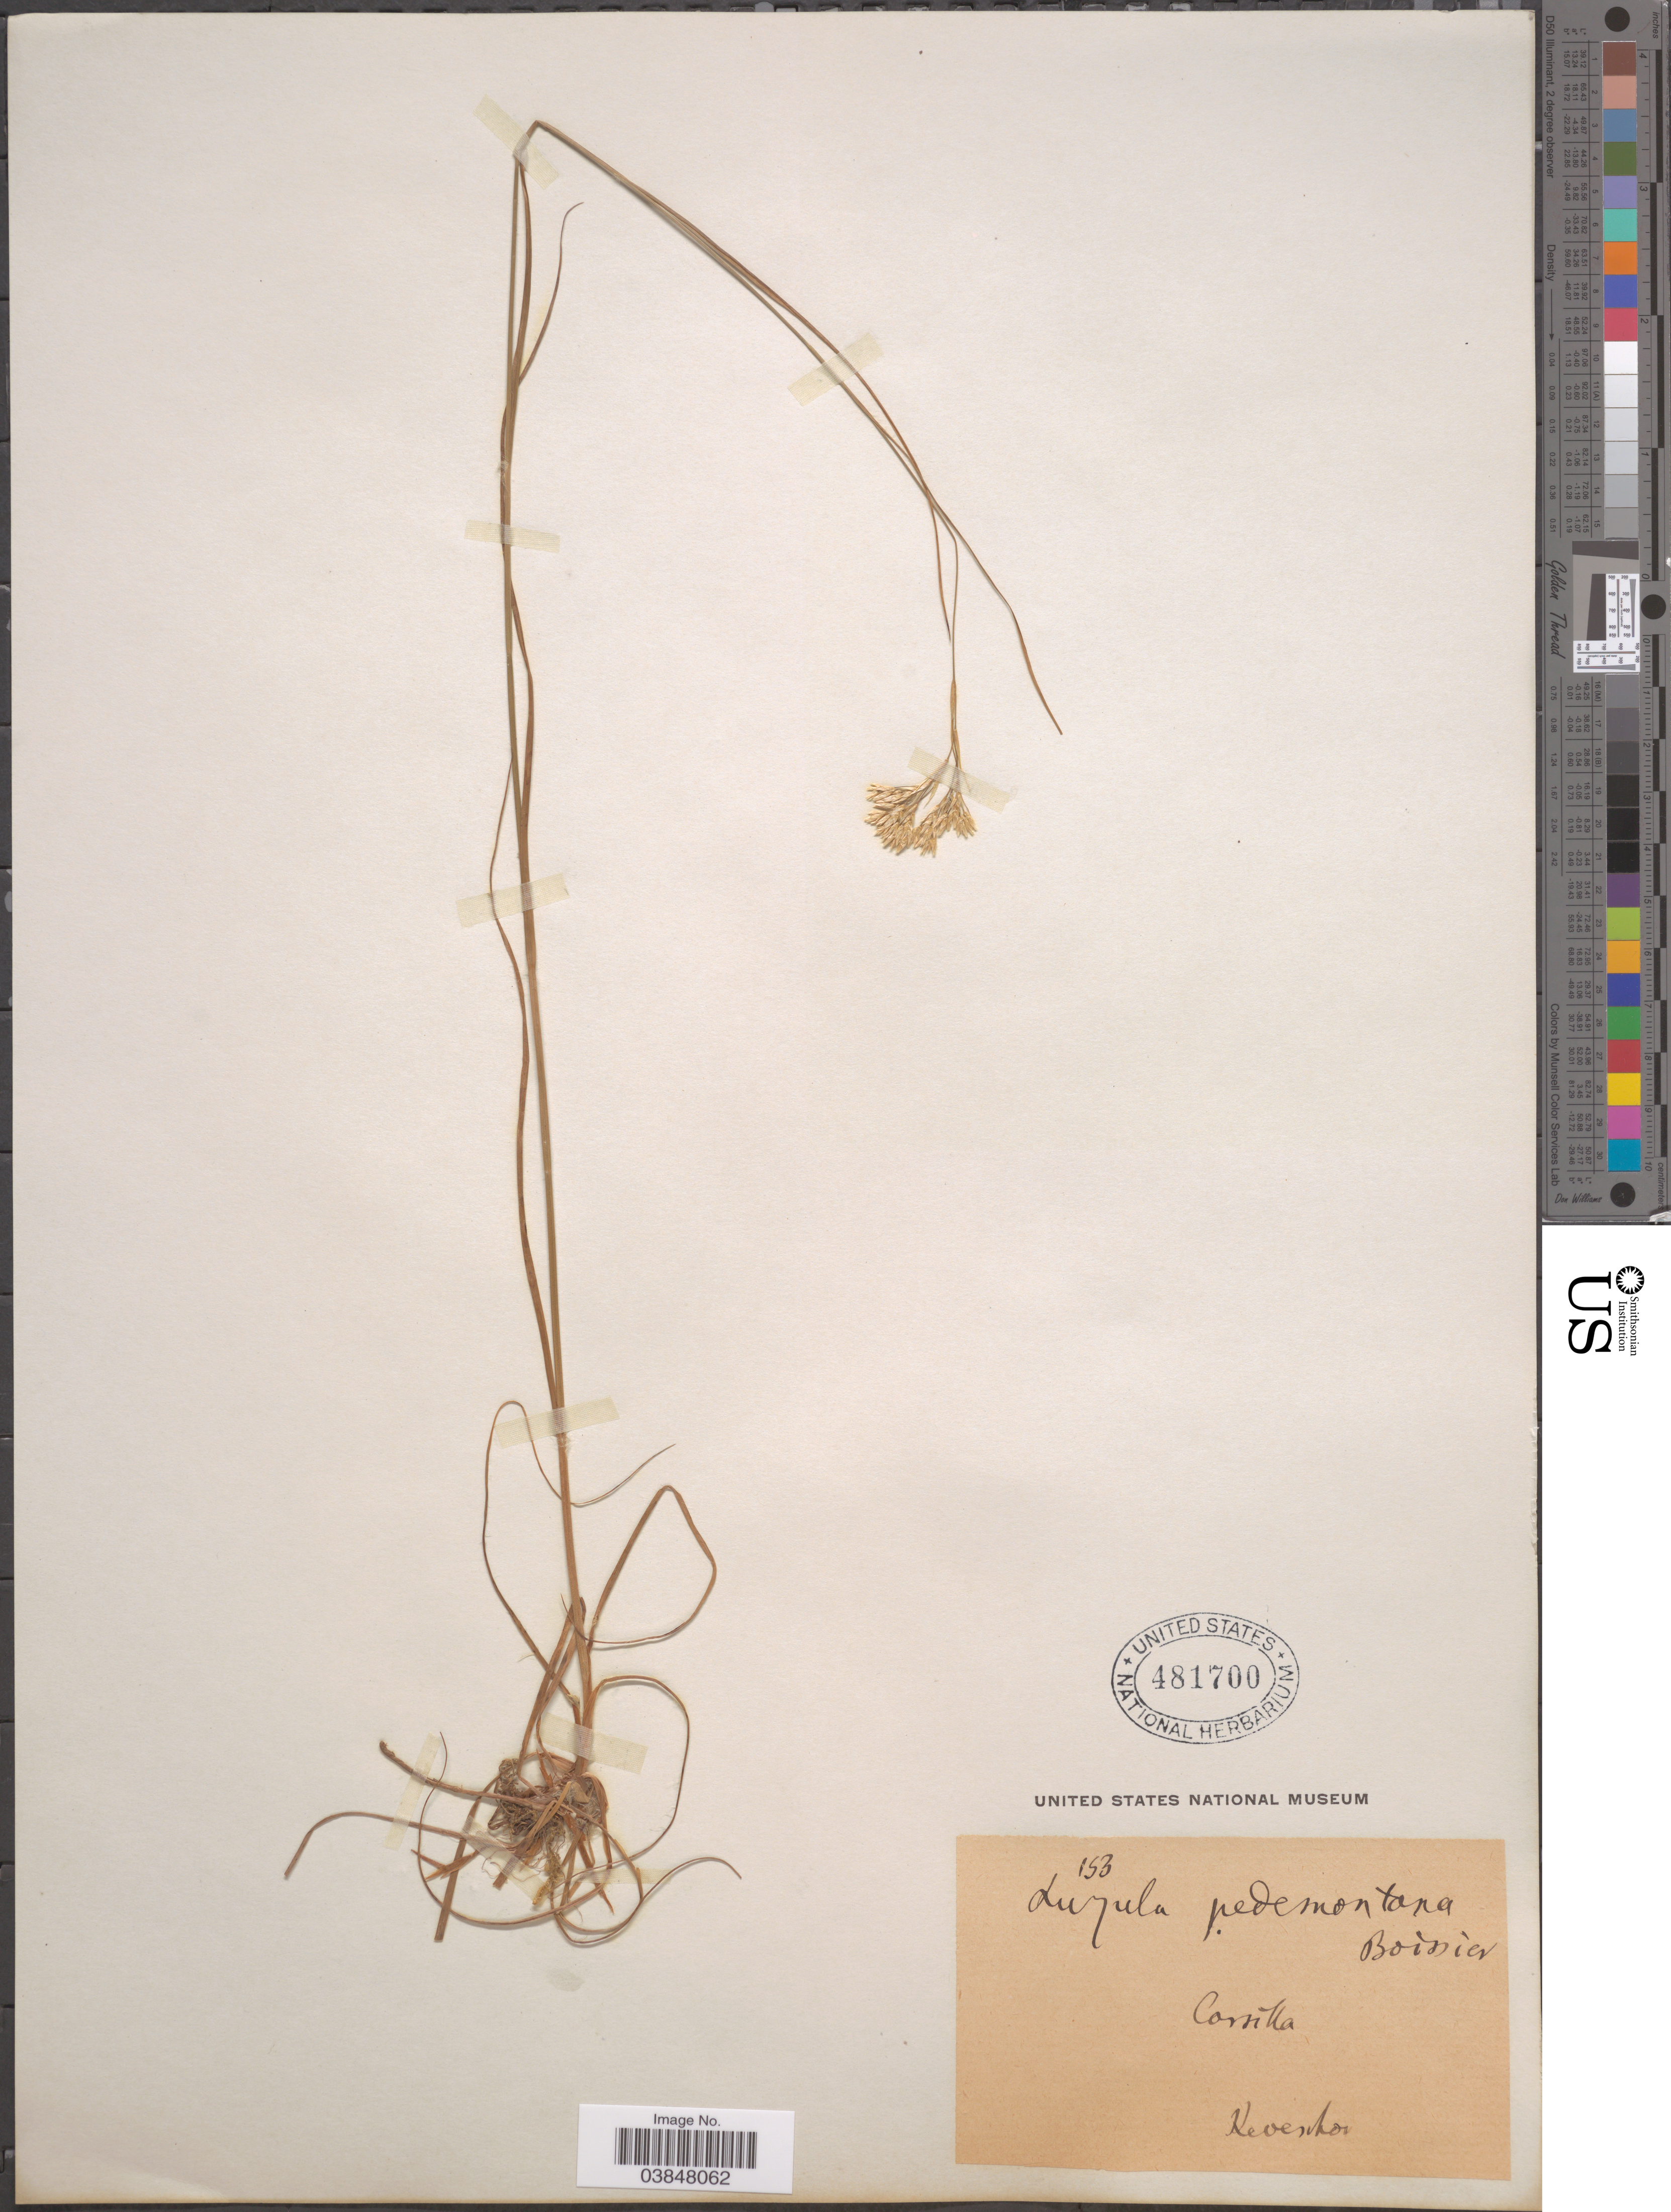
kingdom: Plantae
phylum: Tracheophyta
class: Liliopsida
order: Poales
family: Juncaceae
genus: Luzula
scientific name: Luzula pedemontana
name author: Boiss. & Reut.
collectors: -. Reverchon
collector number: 153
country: France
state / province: Corsica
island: Corse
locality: Corsika.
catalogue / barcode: US 481700